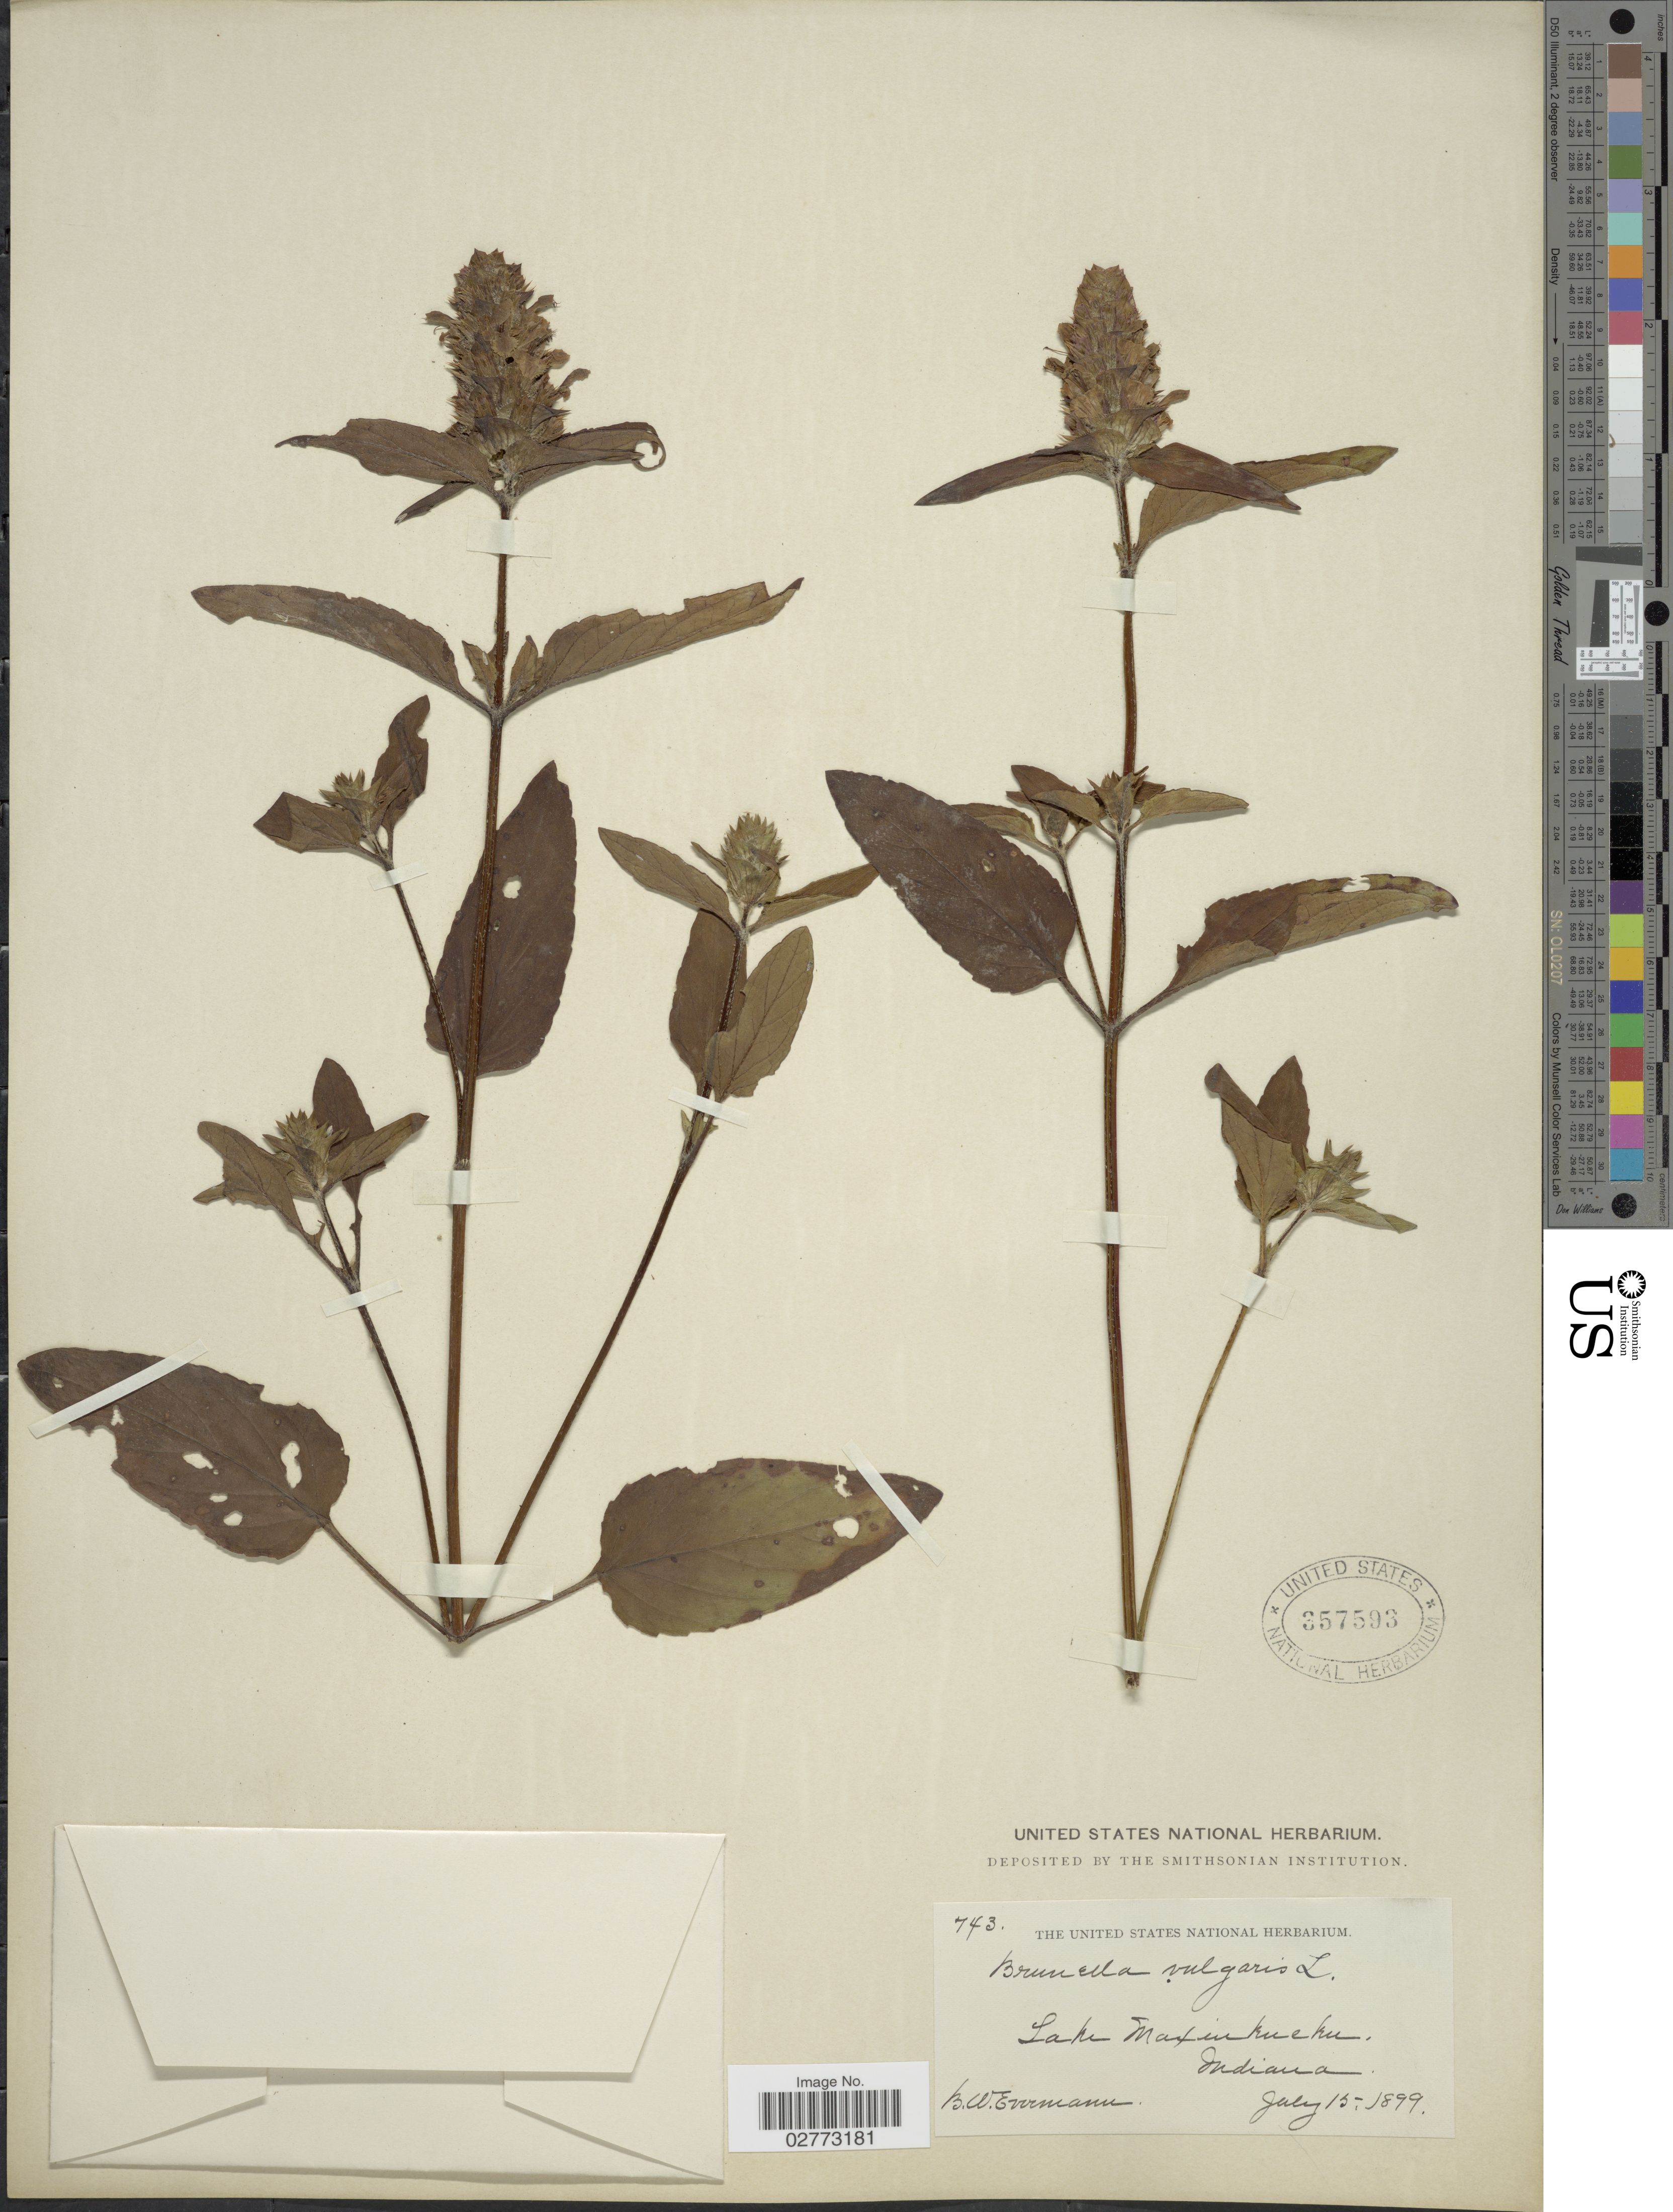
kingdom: Plantae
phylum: Tracheophyta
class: Magnoliopsida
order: Lamiales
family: Lamiaceae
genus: Prunella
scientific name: Prunella vulgaris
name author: L.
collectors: B. W. Evermann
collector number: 743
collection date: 1899-07-15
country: United States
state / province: Indiana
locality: Lake Maxinkuckee.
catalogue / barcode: US 357593